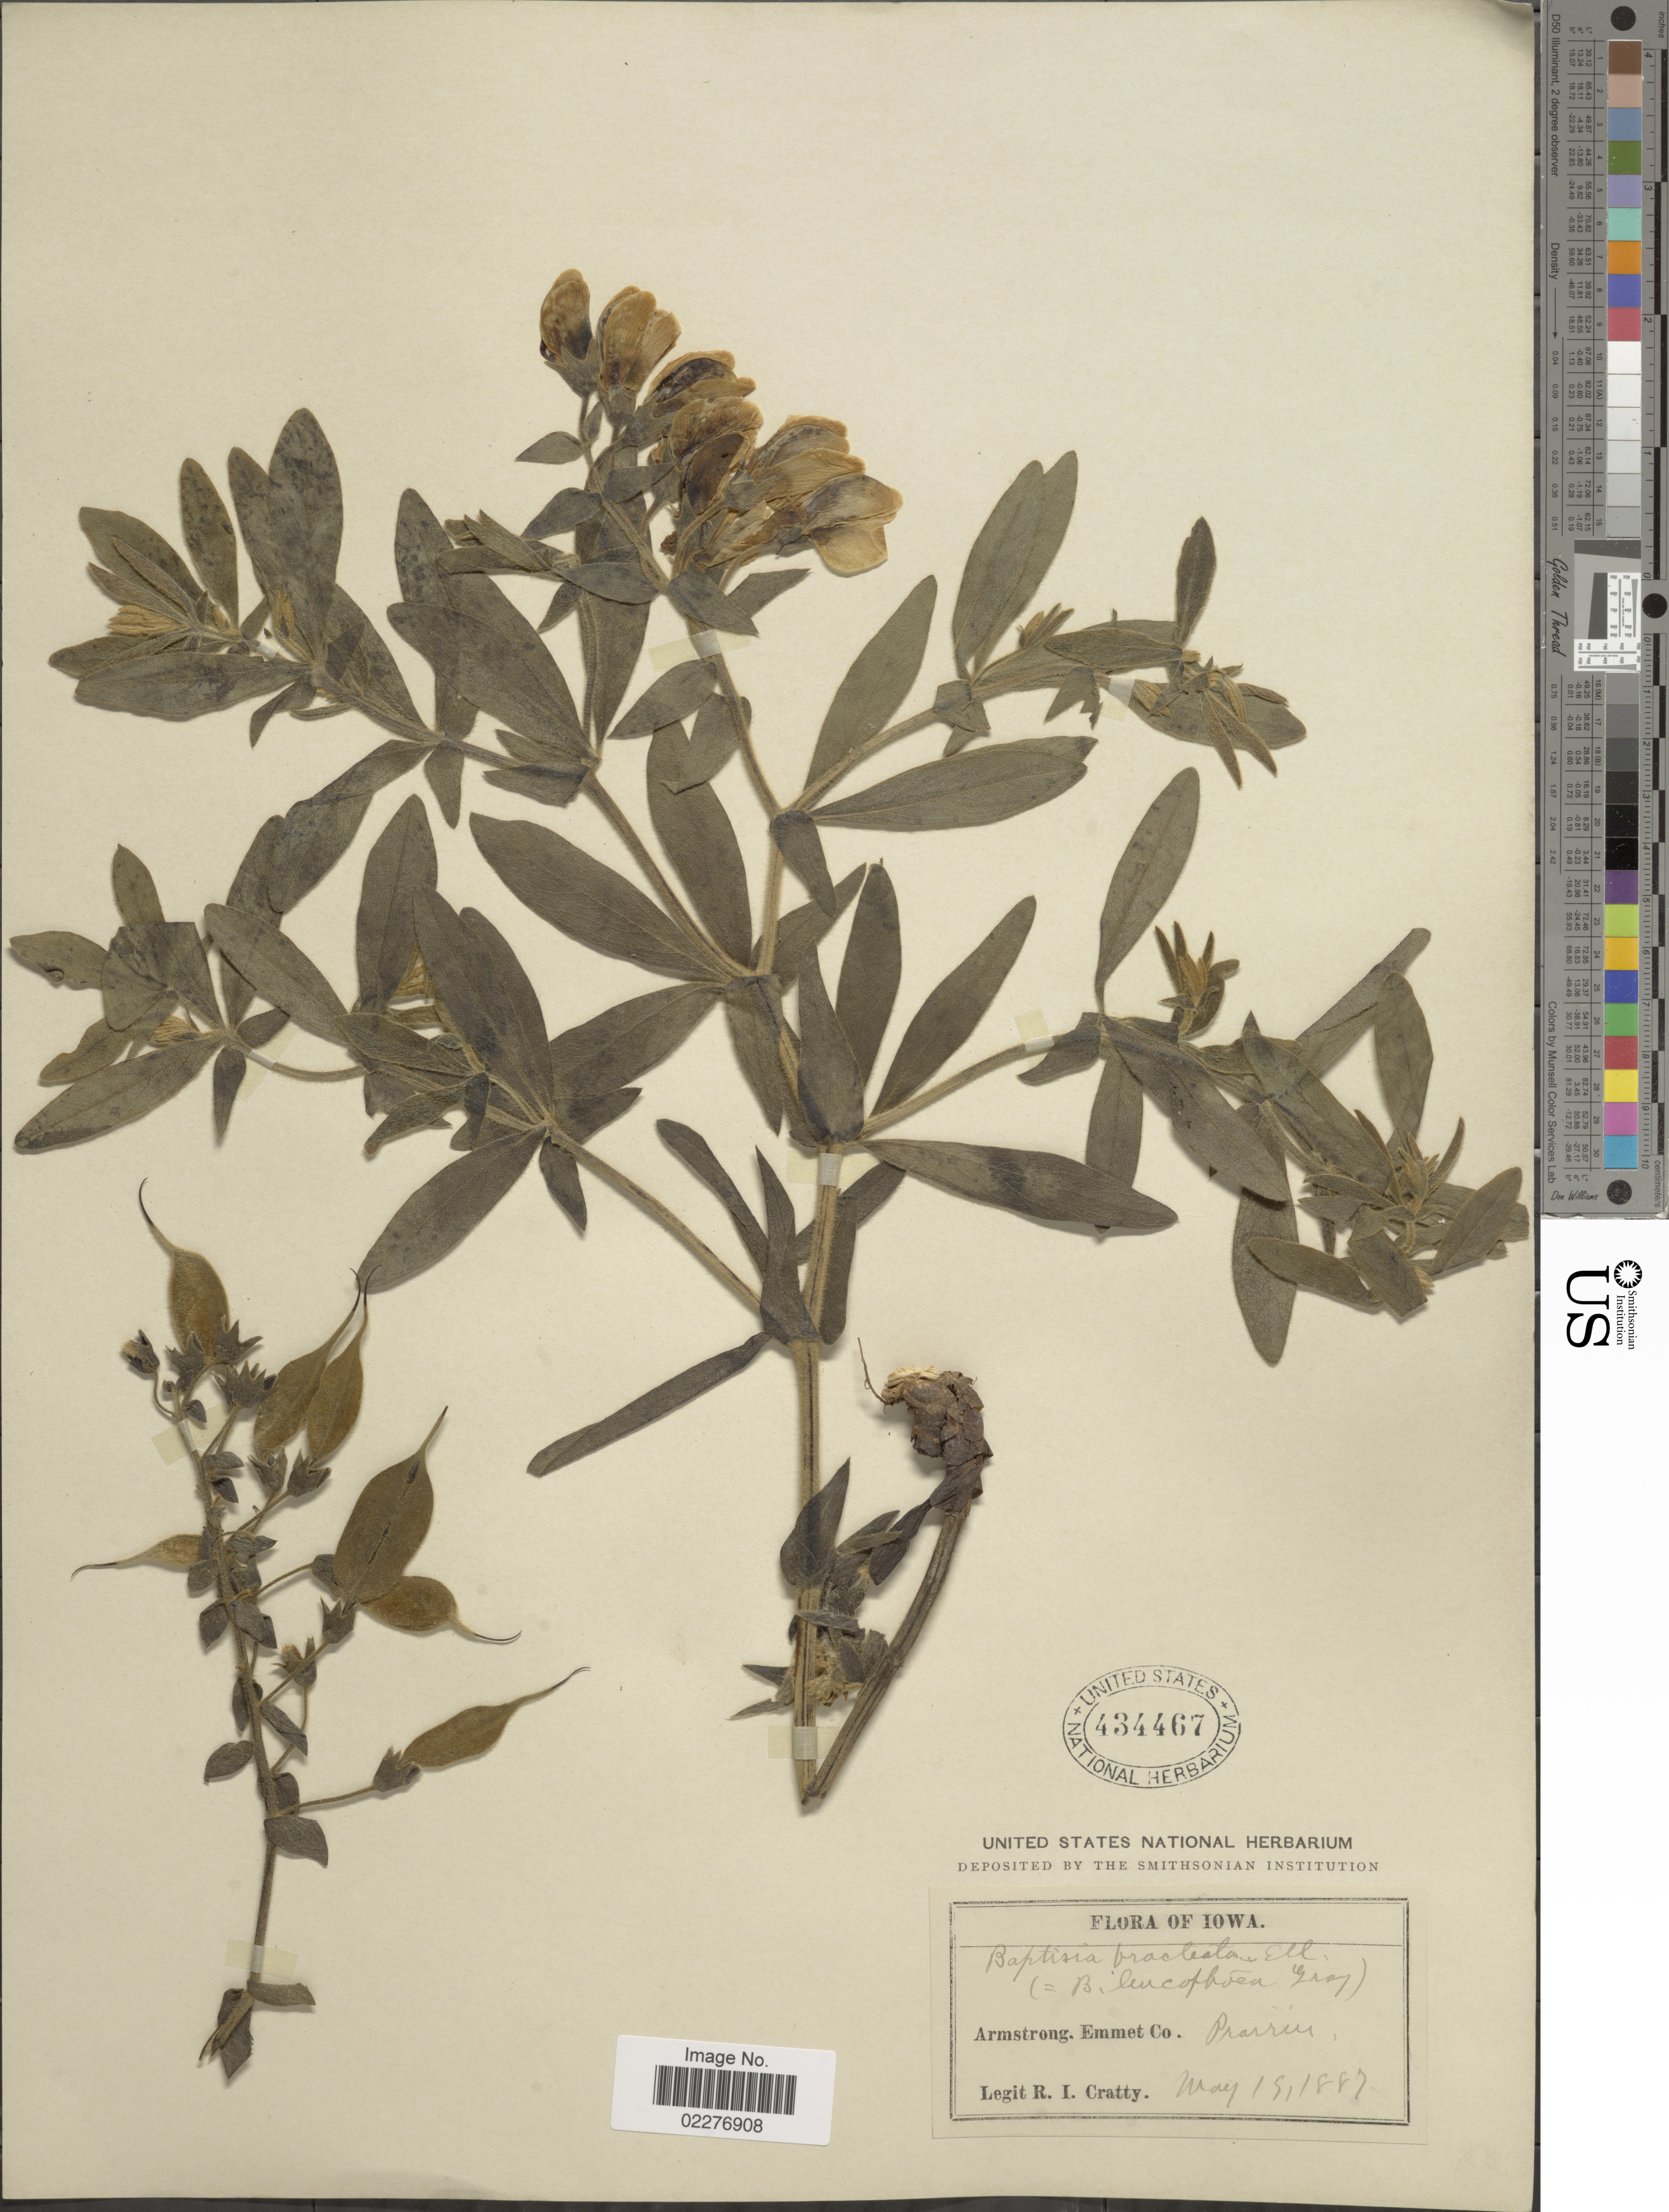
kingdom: Plantae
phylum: Tracheophyta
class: Magnoliopsida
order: Fabales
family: Fabaceae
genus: Baptisia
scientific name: Baptisia leucophaea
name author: Nutt.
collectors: R. Cratty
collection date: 1887-05-19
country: United States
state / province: Iowa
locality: Armstrong, Emmet Co. Prairies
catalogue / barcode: US 434467